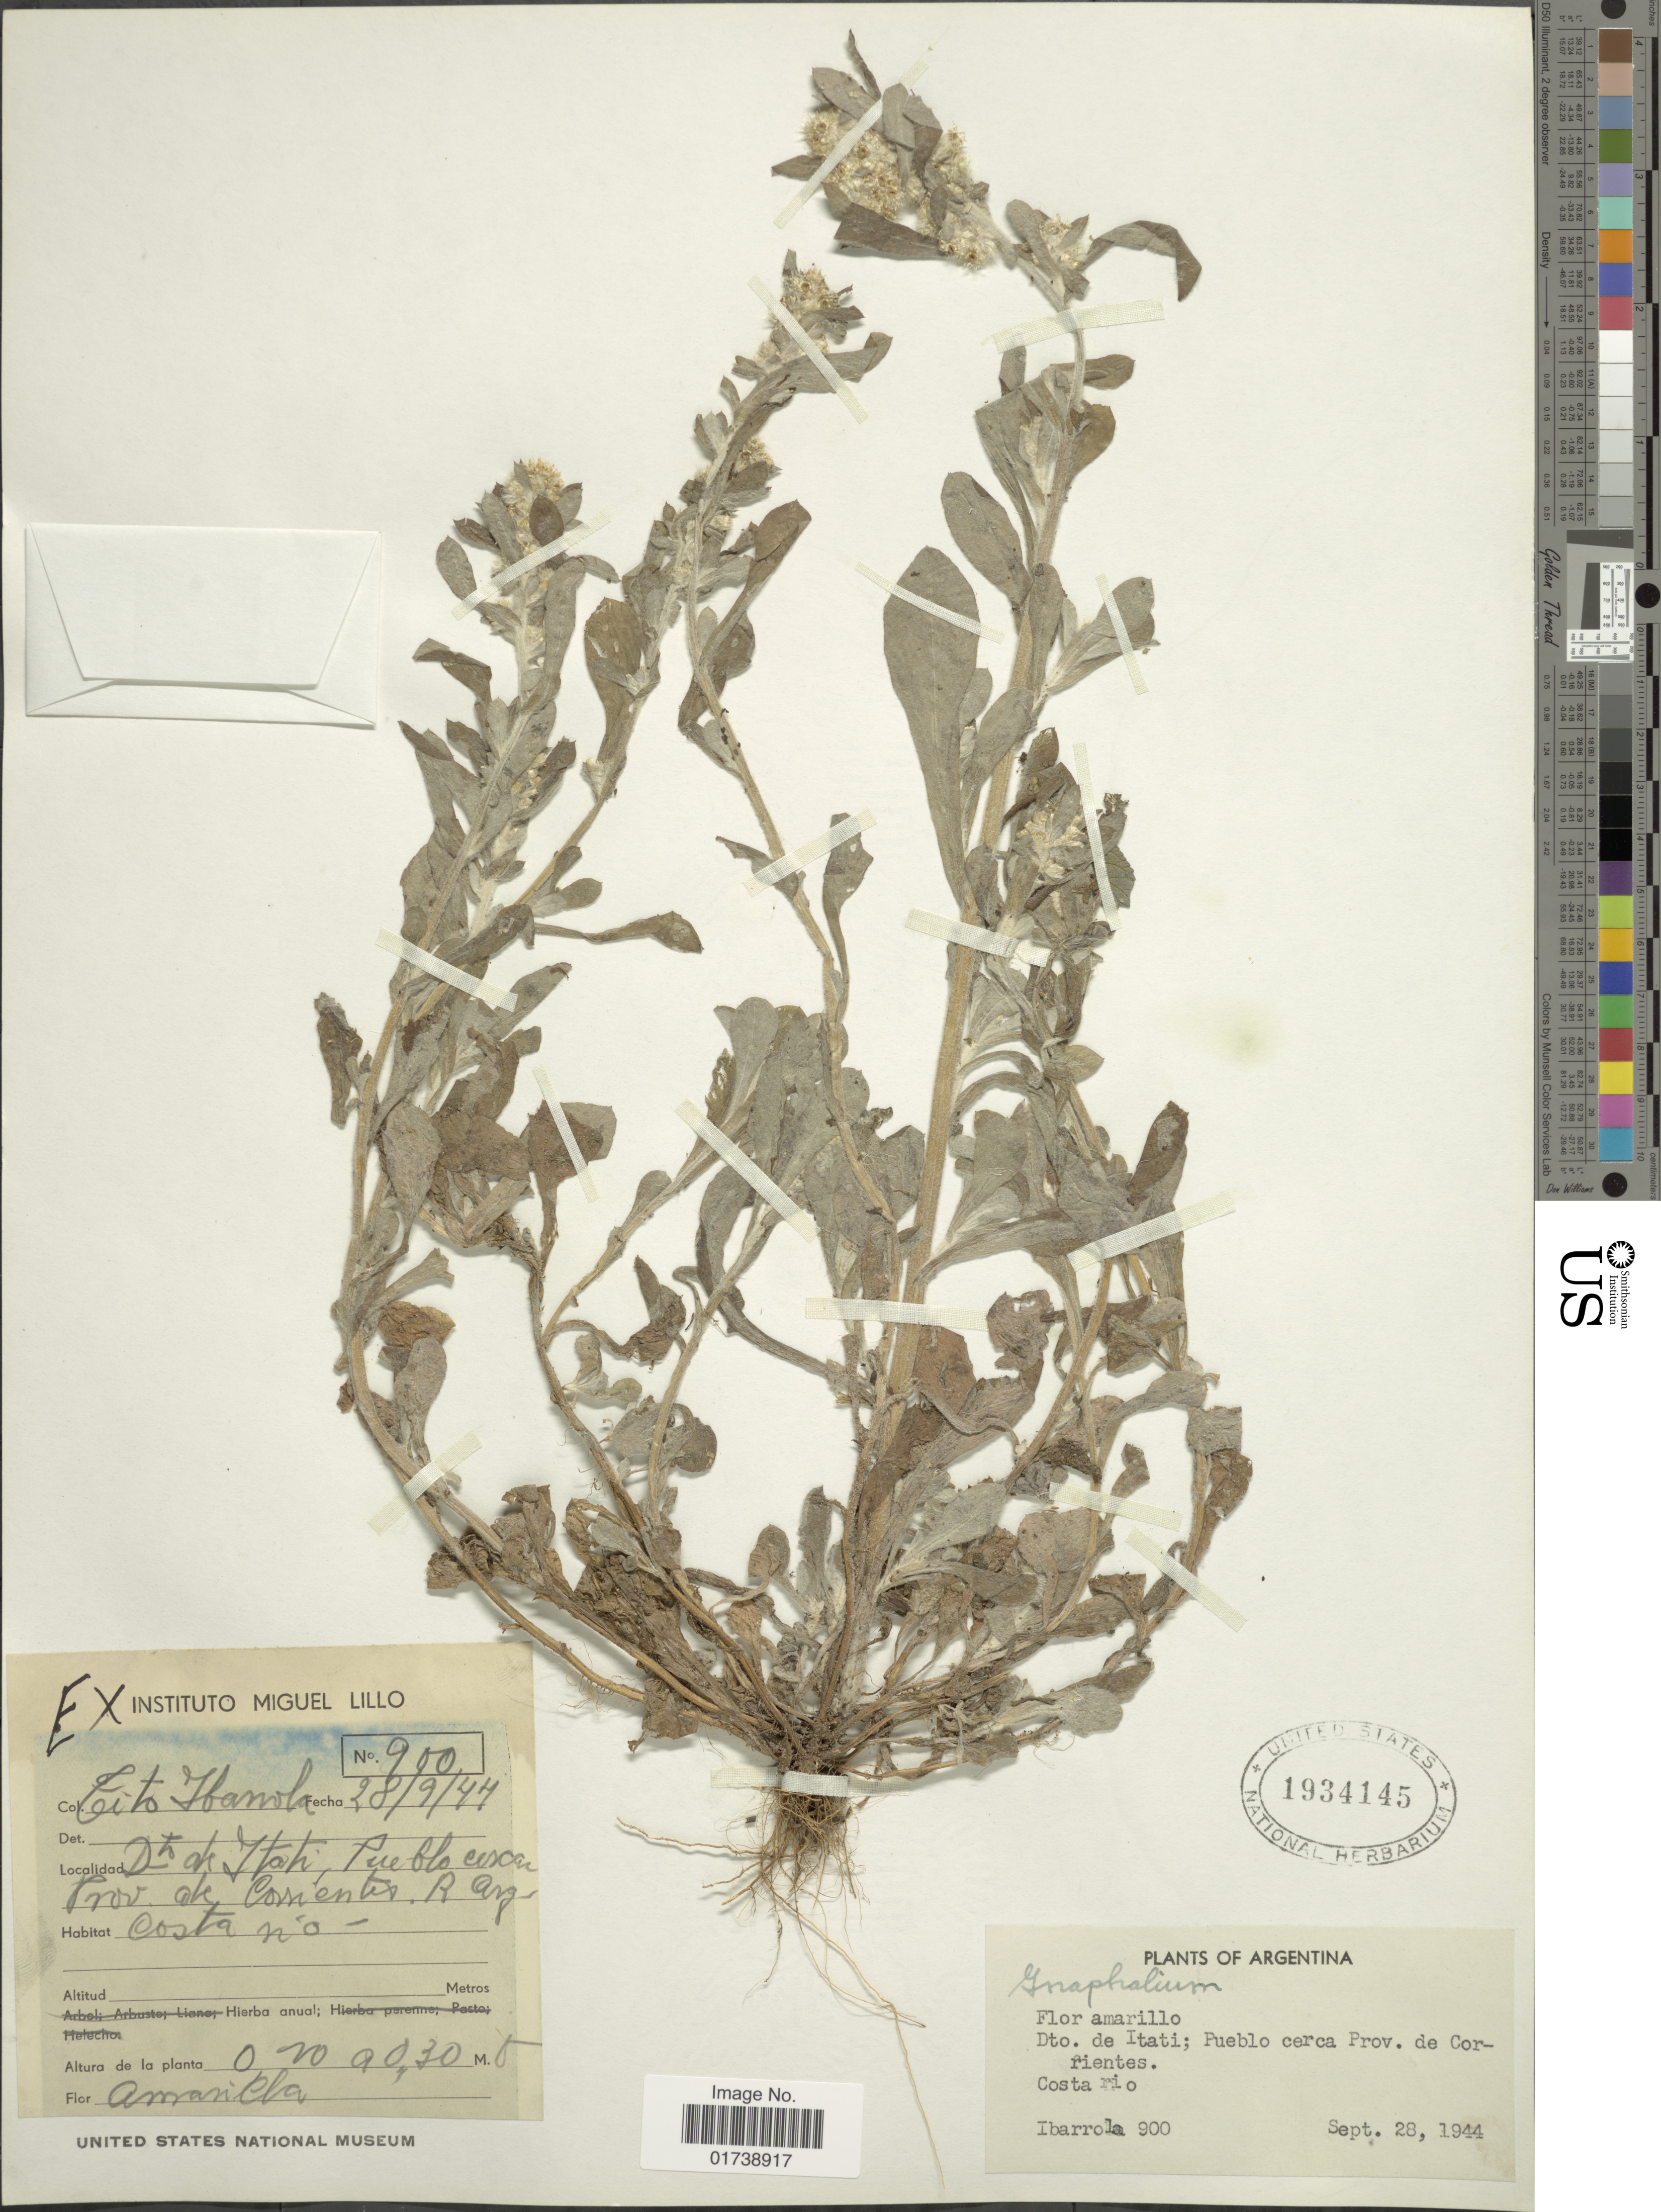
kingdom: Plantae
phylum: Tracheophyta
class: Magnoliopsida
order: Asterales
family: Asteraceae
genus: Gamochaeta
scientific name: Gamochaeta sp.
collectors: C. Ibarrola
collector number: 900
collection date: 1944-09-28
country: Argentina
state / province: Corrientes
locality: Dto. de Itati; Pueblo Cerca Prov. de Corrientes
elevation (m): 30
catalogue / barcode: US 1934145